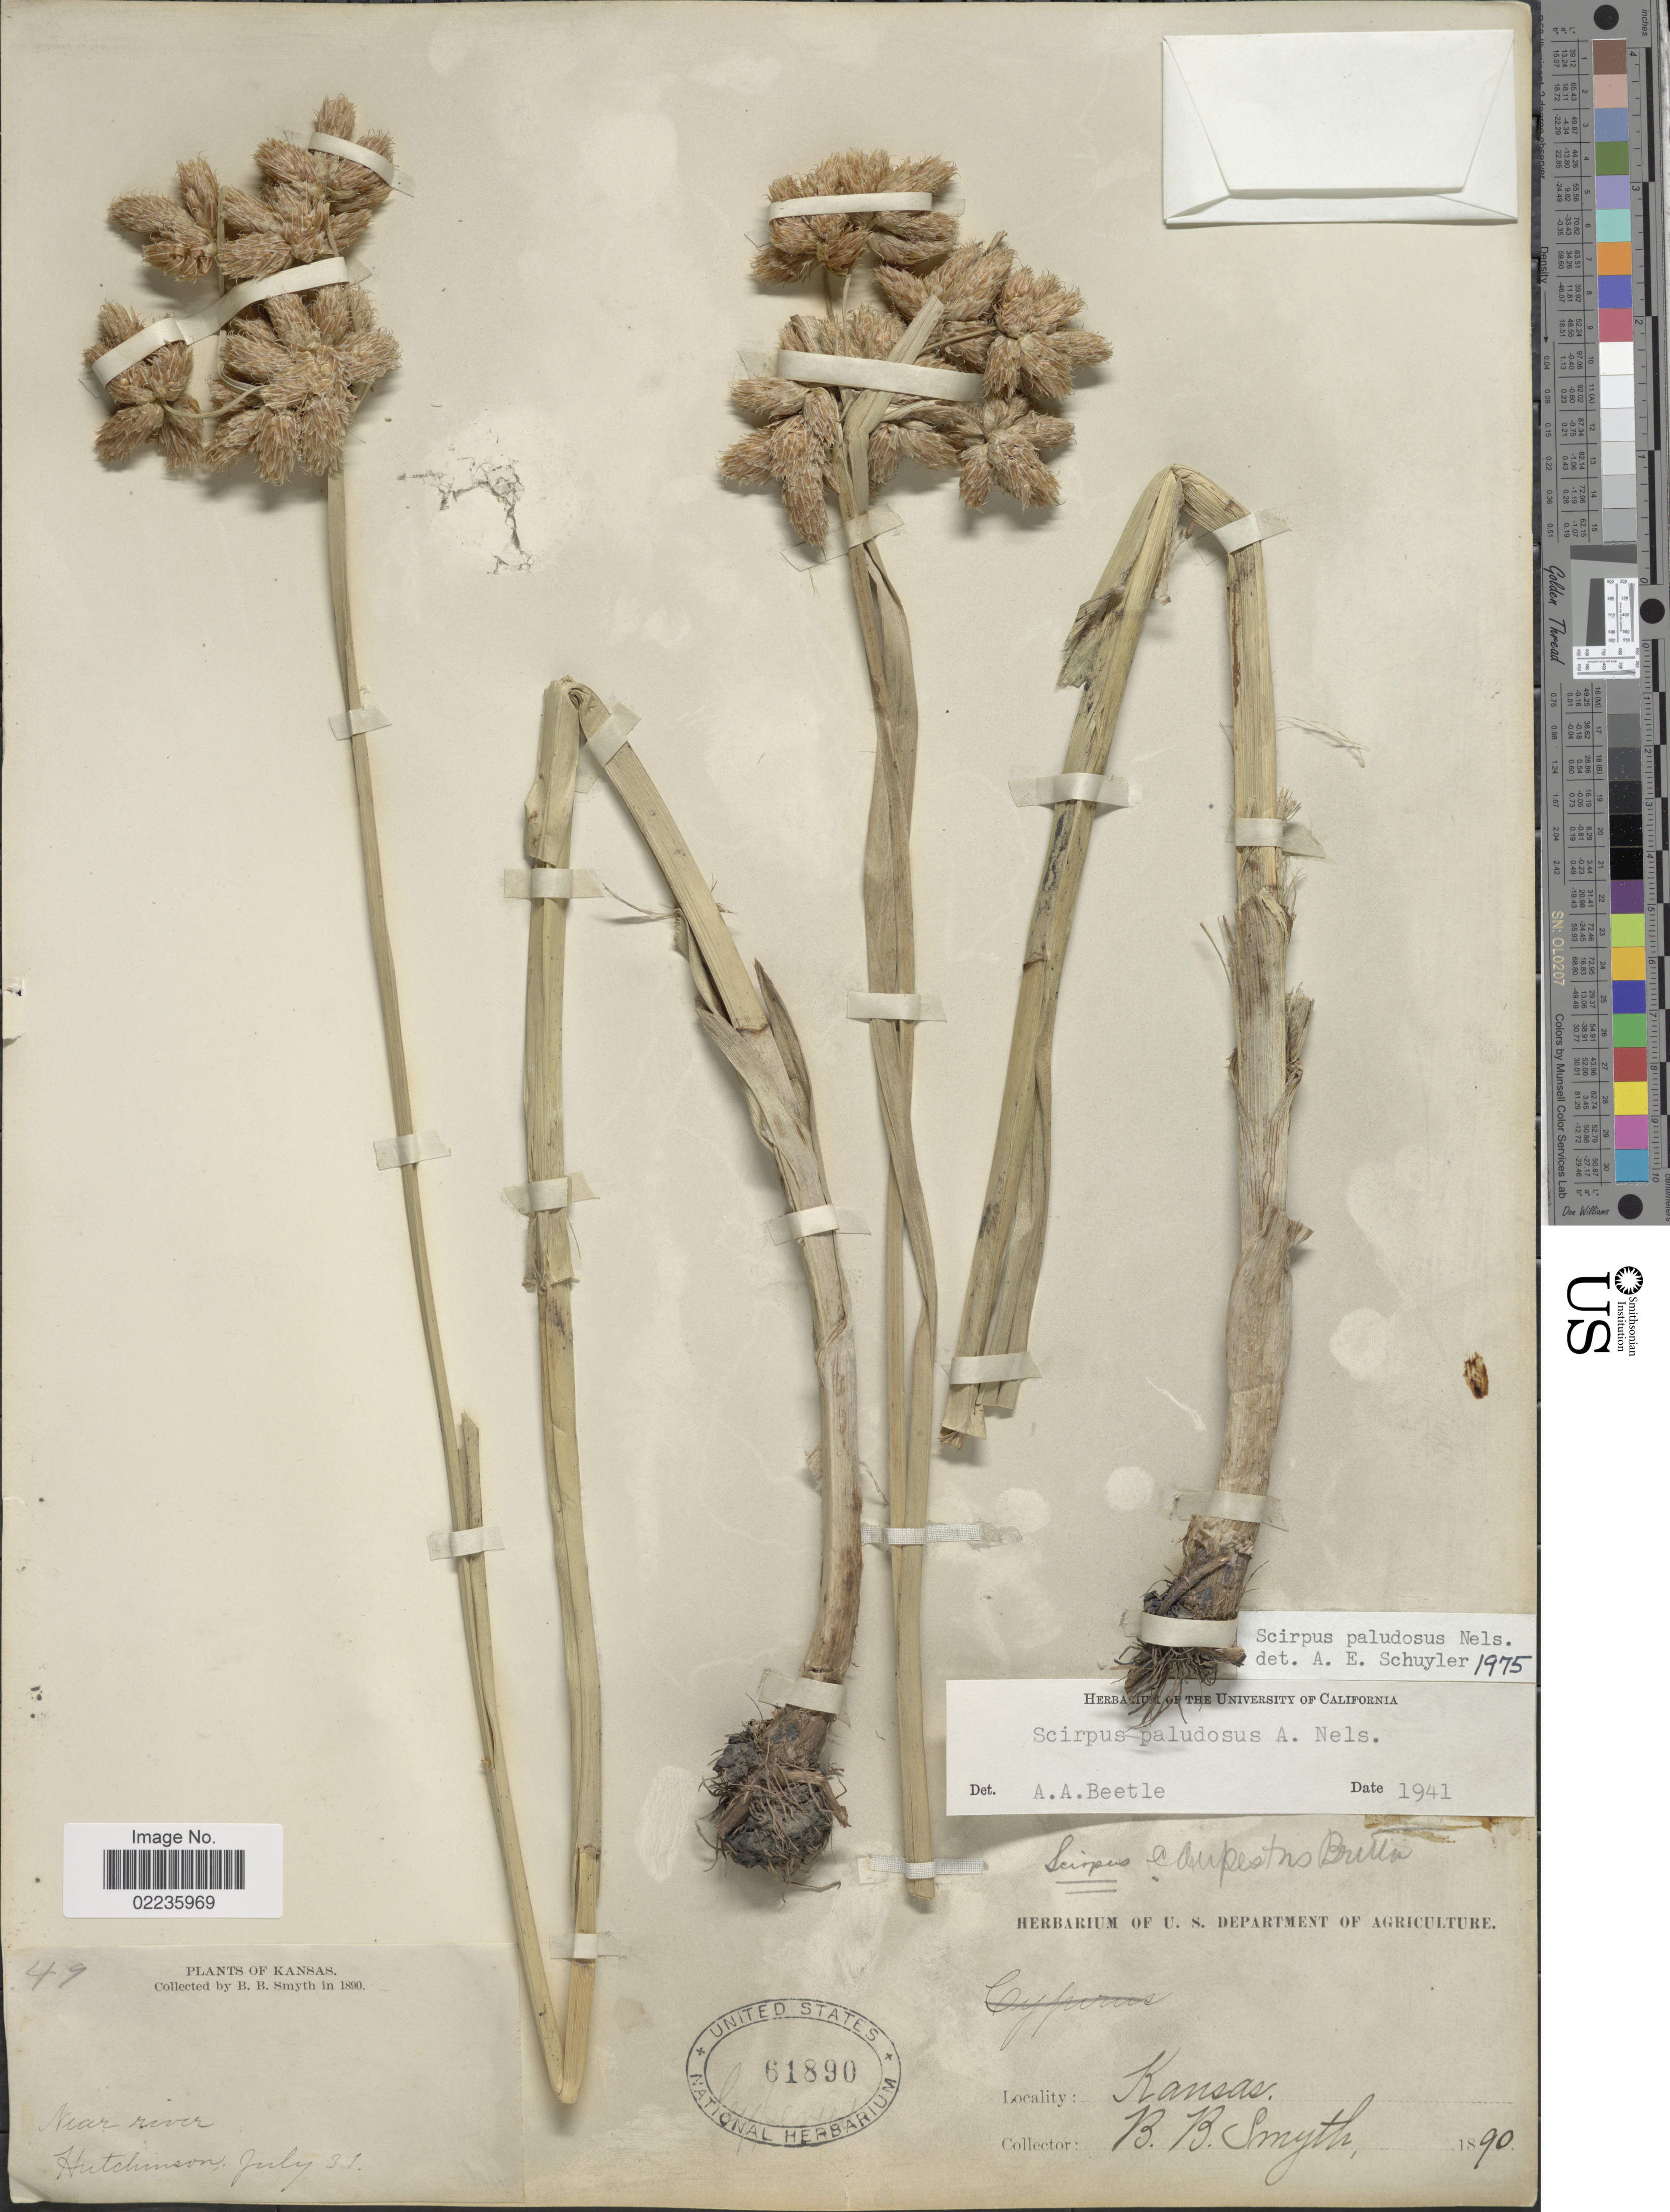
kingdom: Plantae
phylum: Tracheophyta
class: Liliopsida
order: Poales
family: Cyperaceae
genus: Bolboschoenus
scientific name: Bolboschoenus maritimus subsp. paludosus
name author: (A. Nelson) T. Koyama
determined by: Strong, M. T., (US), Smithsonian Institution - National Museum of Natural History (UNITED STATES)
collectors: B. Smyth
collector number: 49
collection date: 1890-07-31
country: United States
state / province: Kansas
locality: Near river. Hutchinson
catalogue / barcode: US 61890